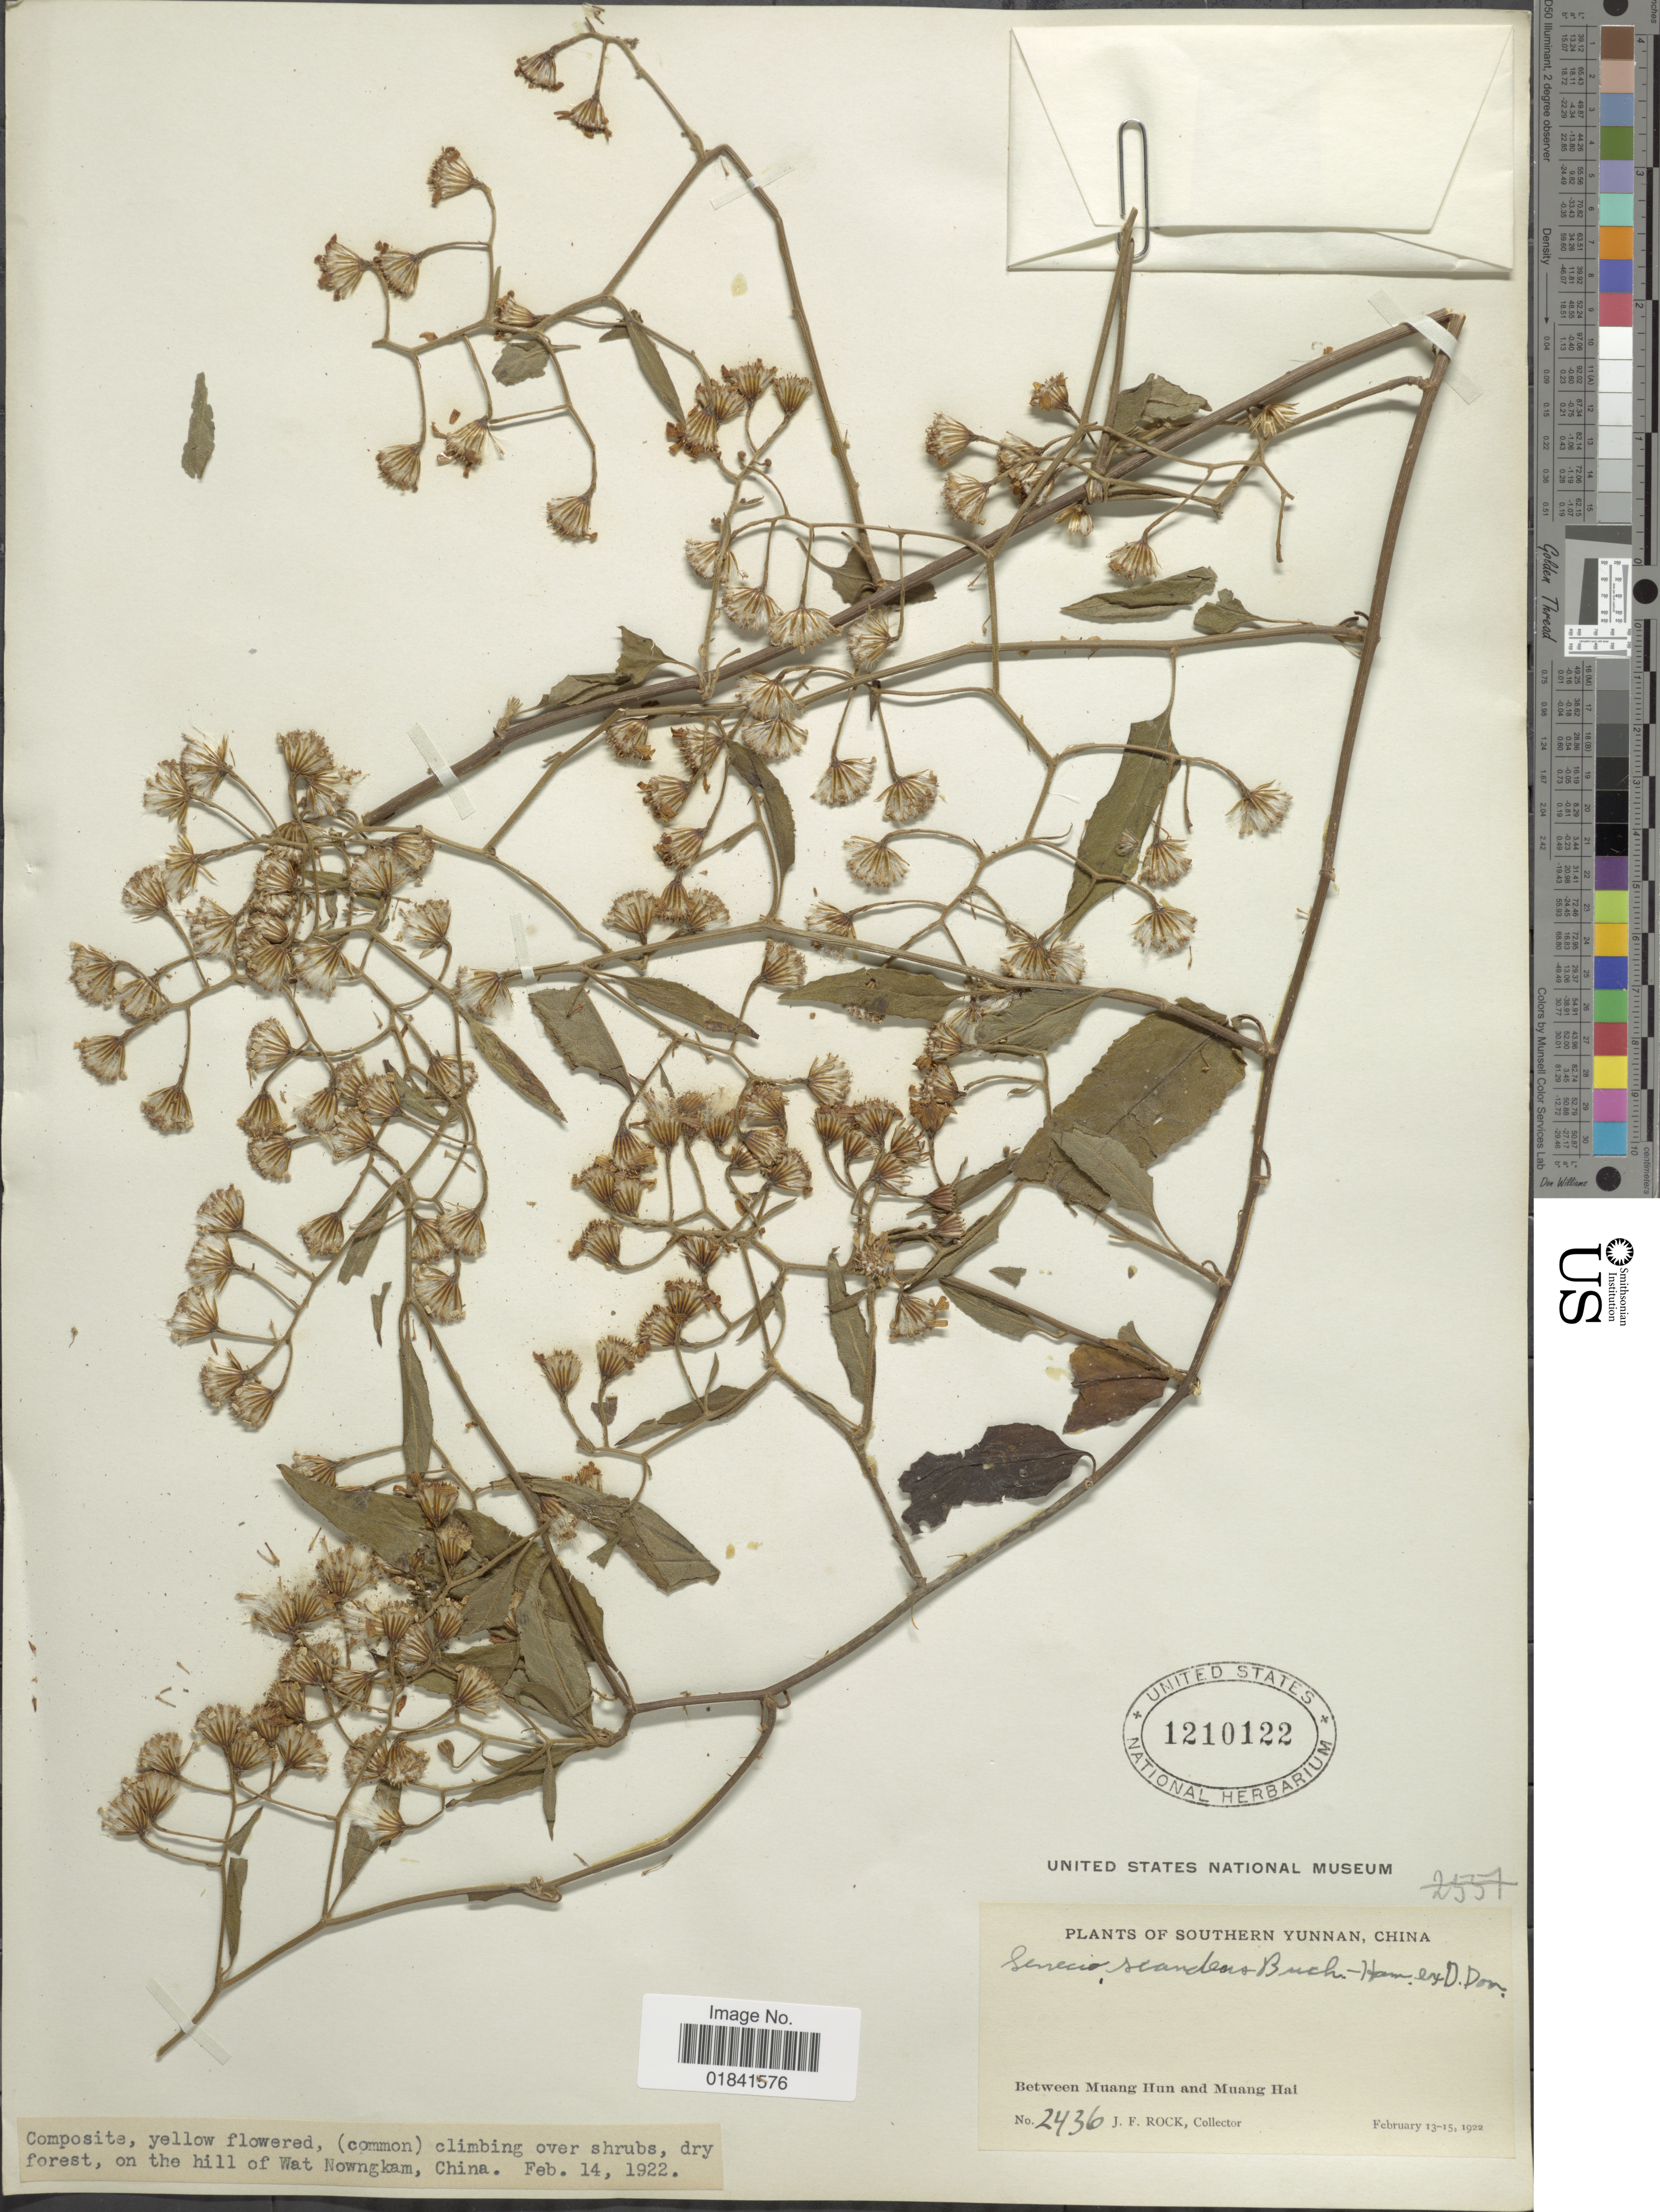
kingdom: Plantae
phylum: Tracheophyta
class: Magnoliopsida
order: Asterales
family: Asteraceae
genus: Senecio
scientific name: Senecio scandens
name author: Buch.-Ham. ex D. Don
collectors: J. F. Rock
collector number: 2436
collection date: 1922-02-14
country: China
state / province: Yunnan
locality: Southern Yunnan, between Muang Hun and Muang Hai, on the hill of Wat Nowngkam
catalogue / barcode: US 1210122